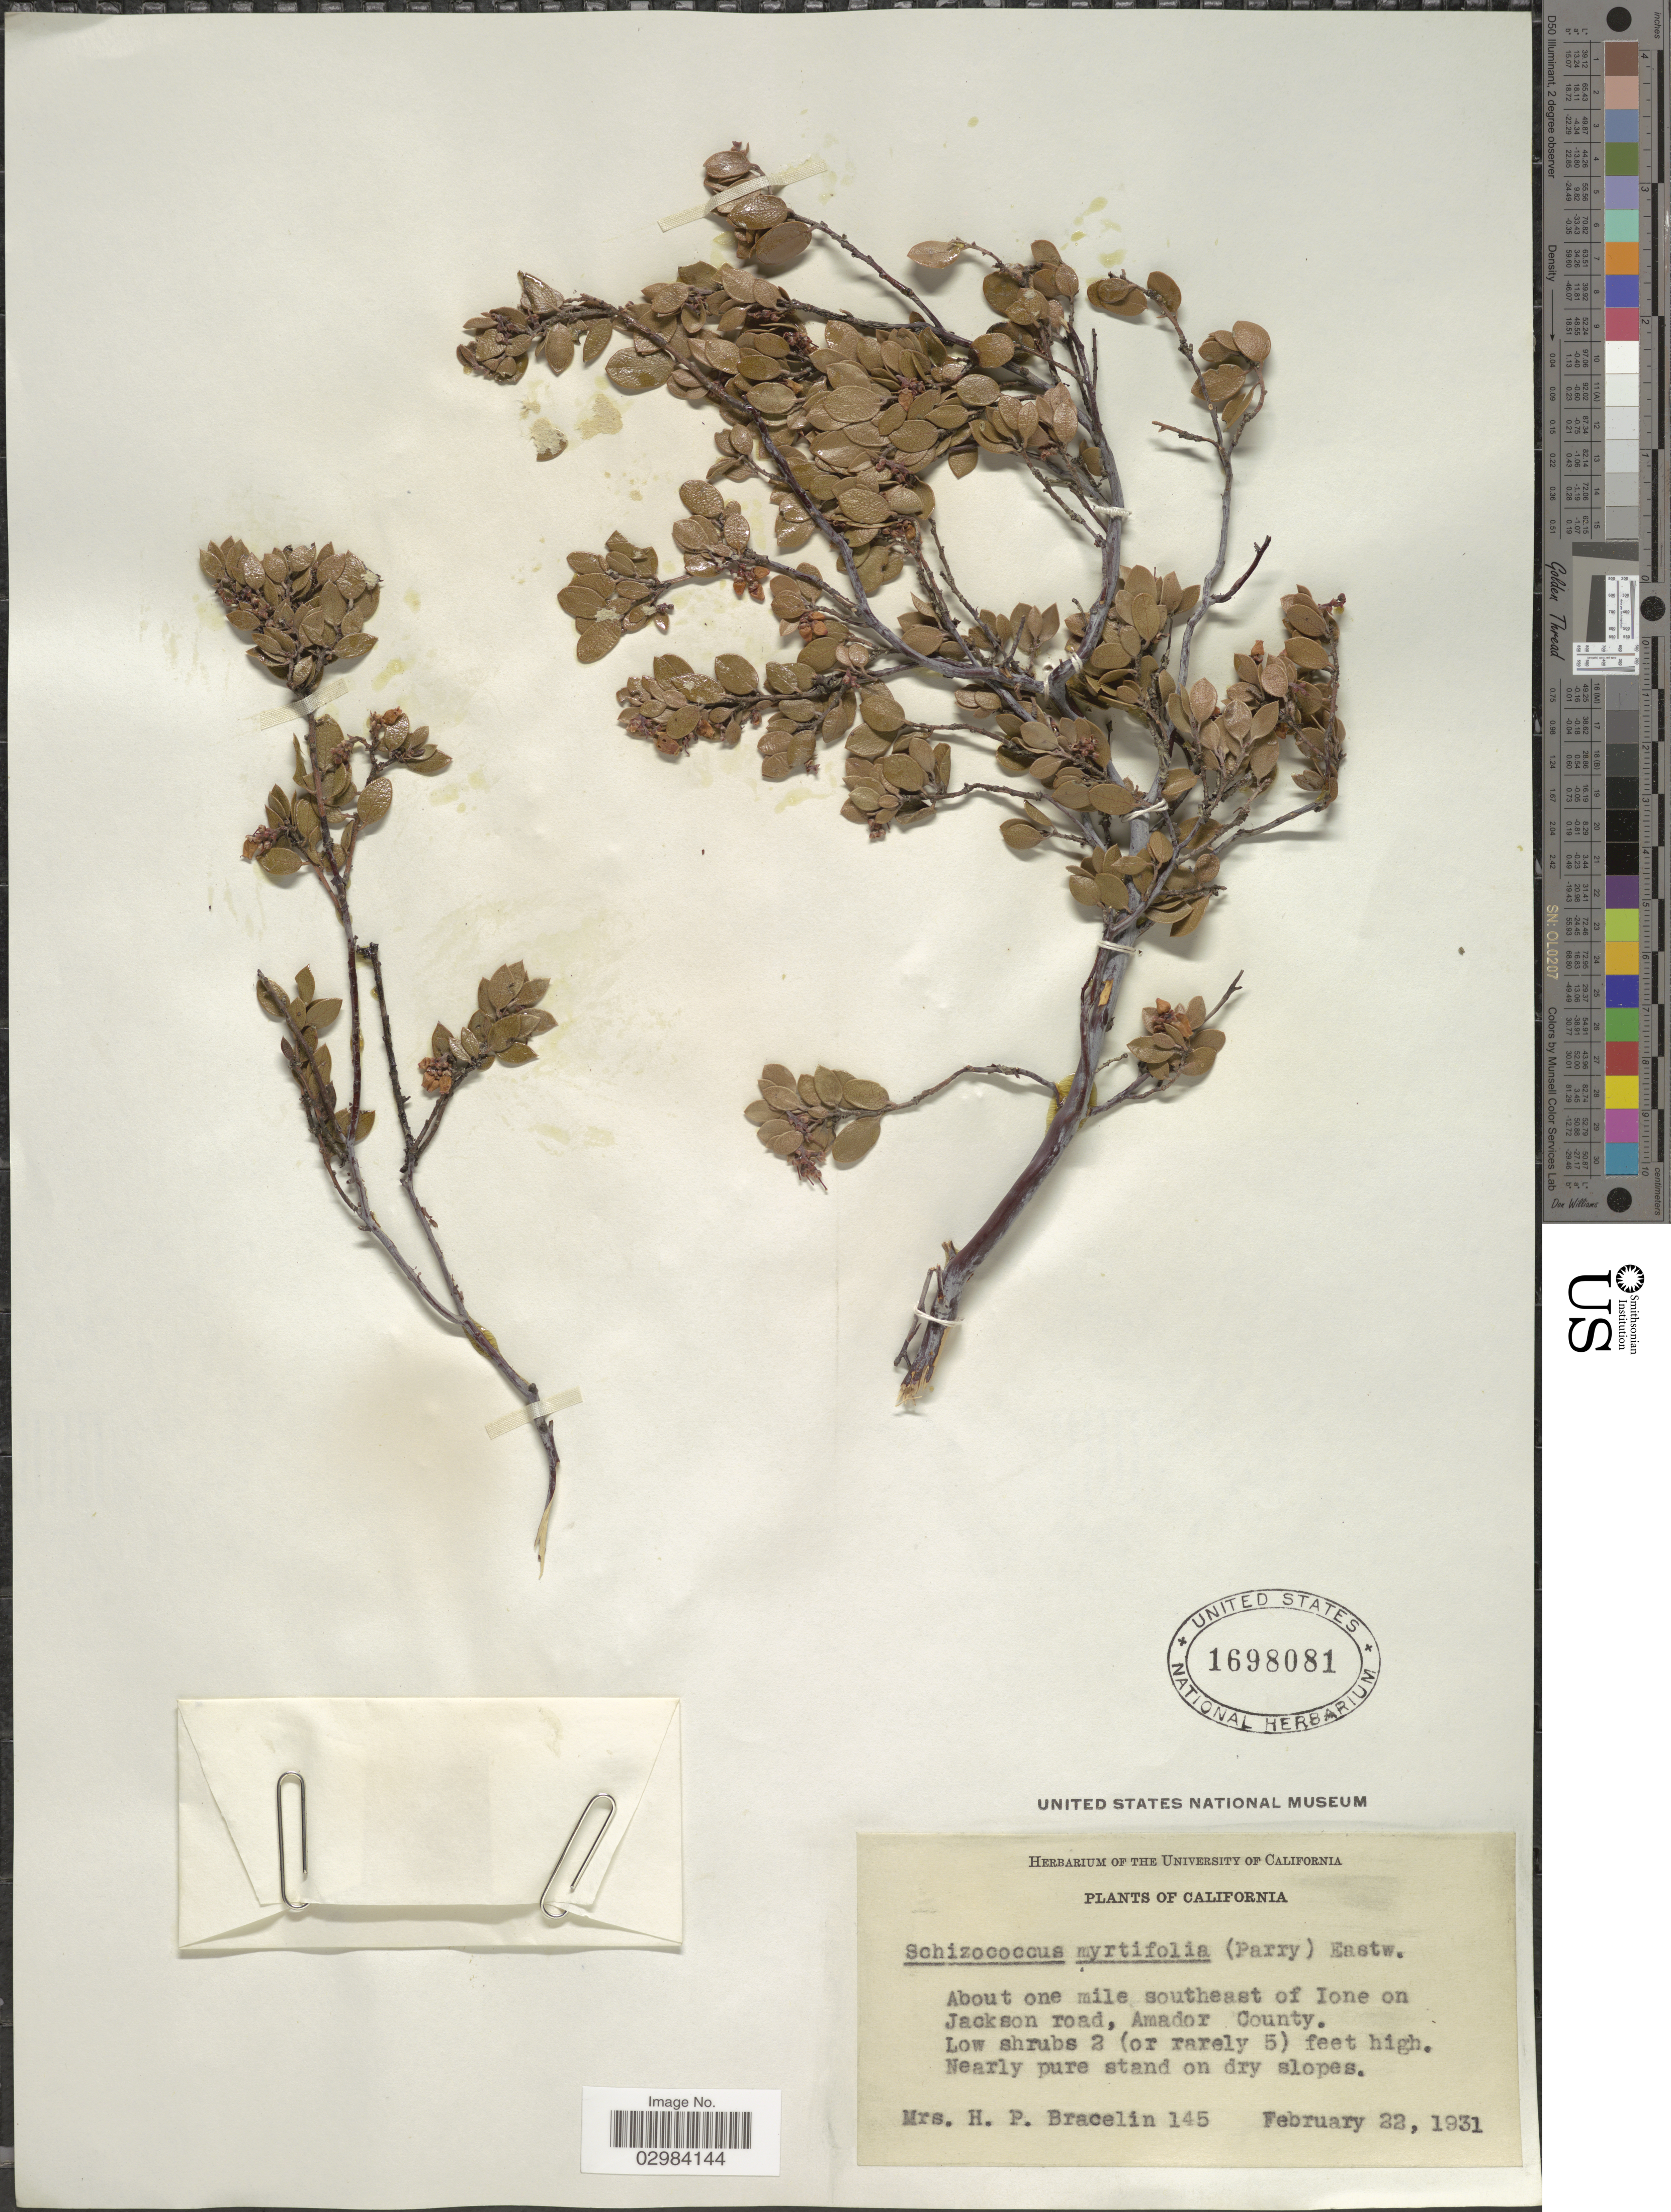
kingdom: Plantae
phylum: Tracheophyta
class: Magnoliopsida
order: Ericales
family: Ericaceae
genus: Arctostaphylos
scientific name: Arctostaphylos myrtifolia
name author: Parry in Greene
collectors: H. Bracelin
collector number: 145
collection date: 1931-02-22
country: United States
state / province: California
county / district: Amador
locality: About one mile southeast of Ione on Jackson road, Amador County.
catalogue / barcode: US 1698081